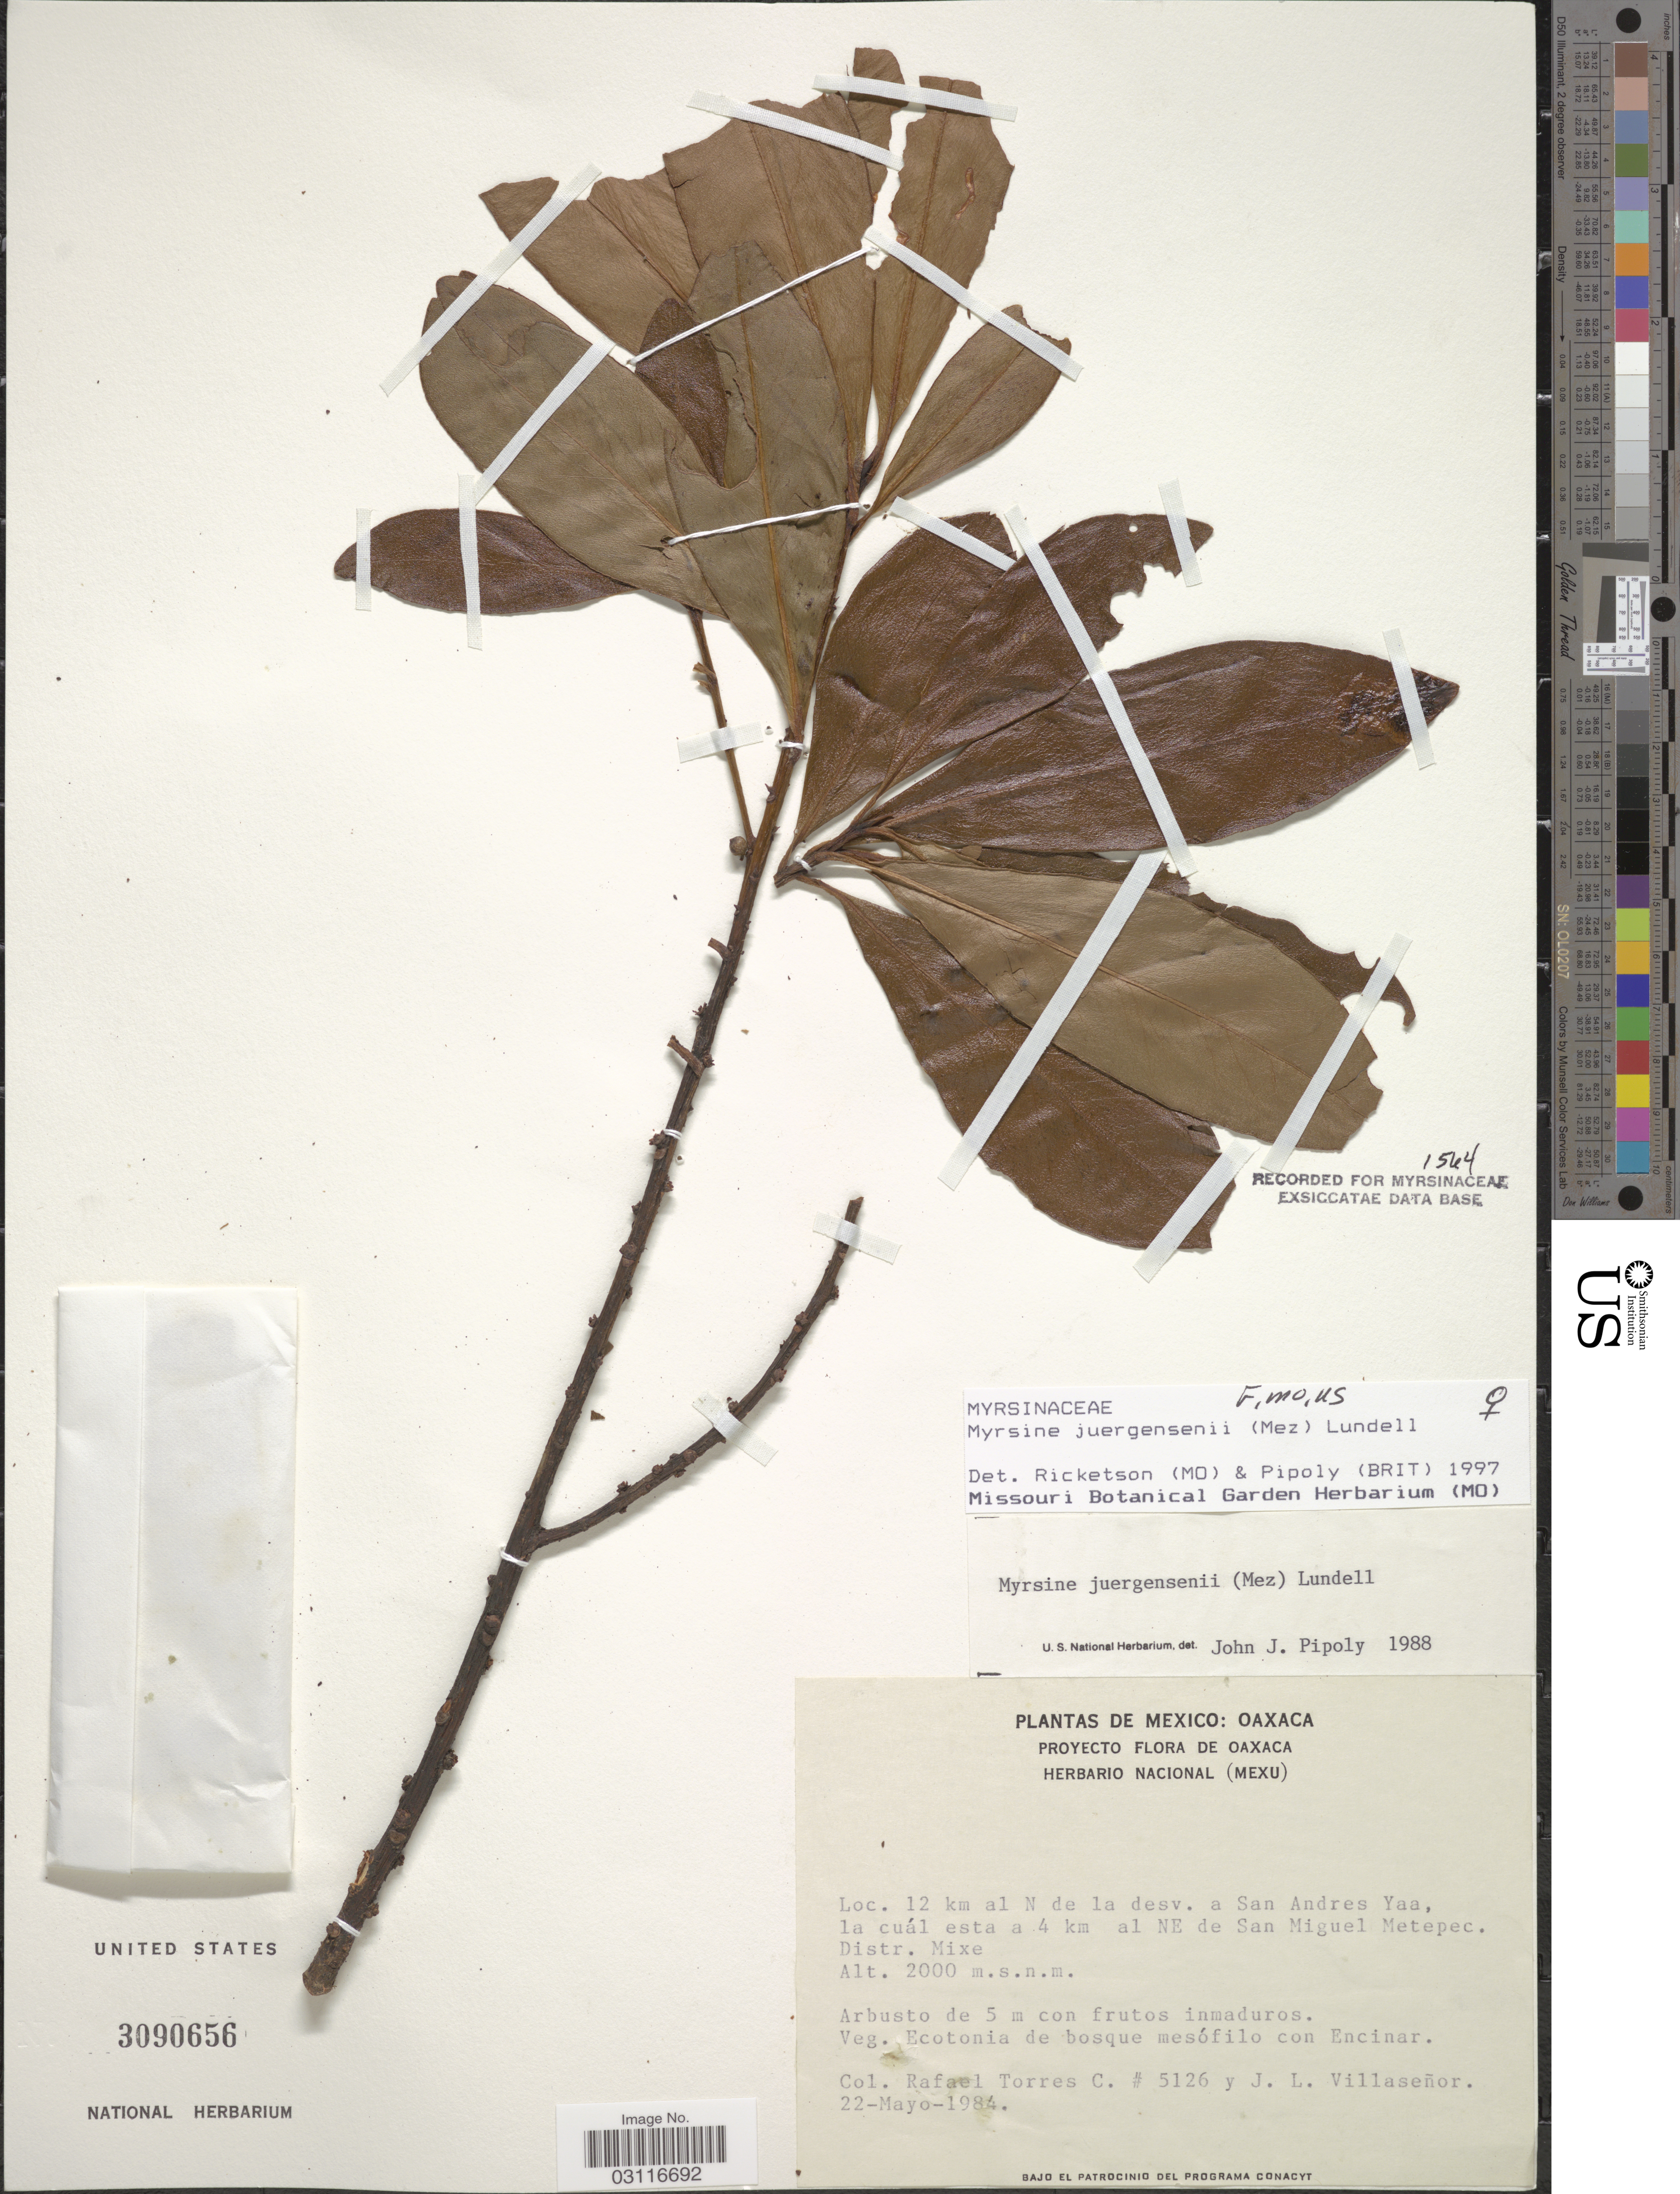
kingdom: Plantae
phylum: Tracheophyta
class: Magnoliopsida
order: Ericales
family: Primulaceae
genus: Myrsine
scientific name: Myrsine juergensenii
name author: (Mez) Lundell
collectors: R. Torres C. & J. Villaseñor R.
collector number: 5126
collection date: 1984-05-22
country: Mexico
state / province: Oaxaca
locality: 12 km al N de la desv. a San Andres Yaa, la cuál esta a 4 km al NE de San Miguel Metepec. Distr. mixe.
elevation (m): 2000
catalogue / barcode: US 3090656